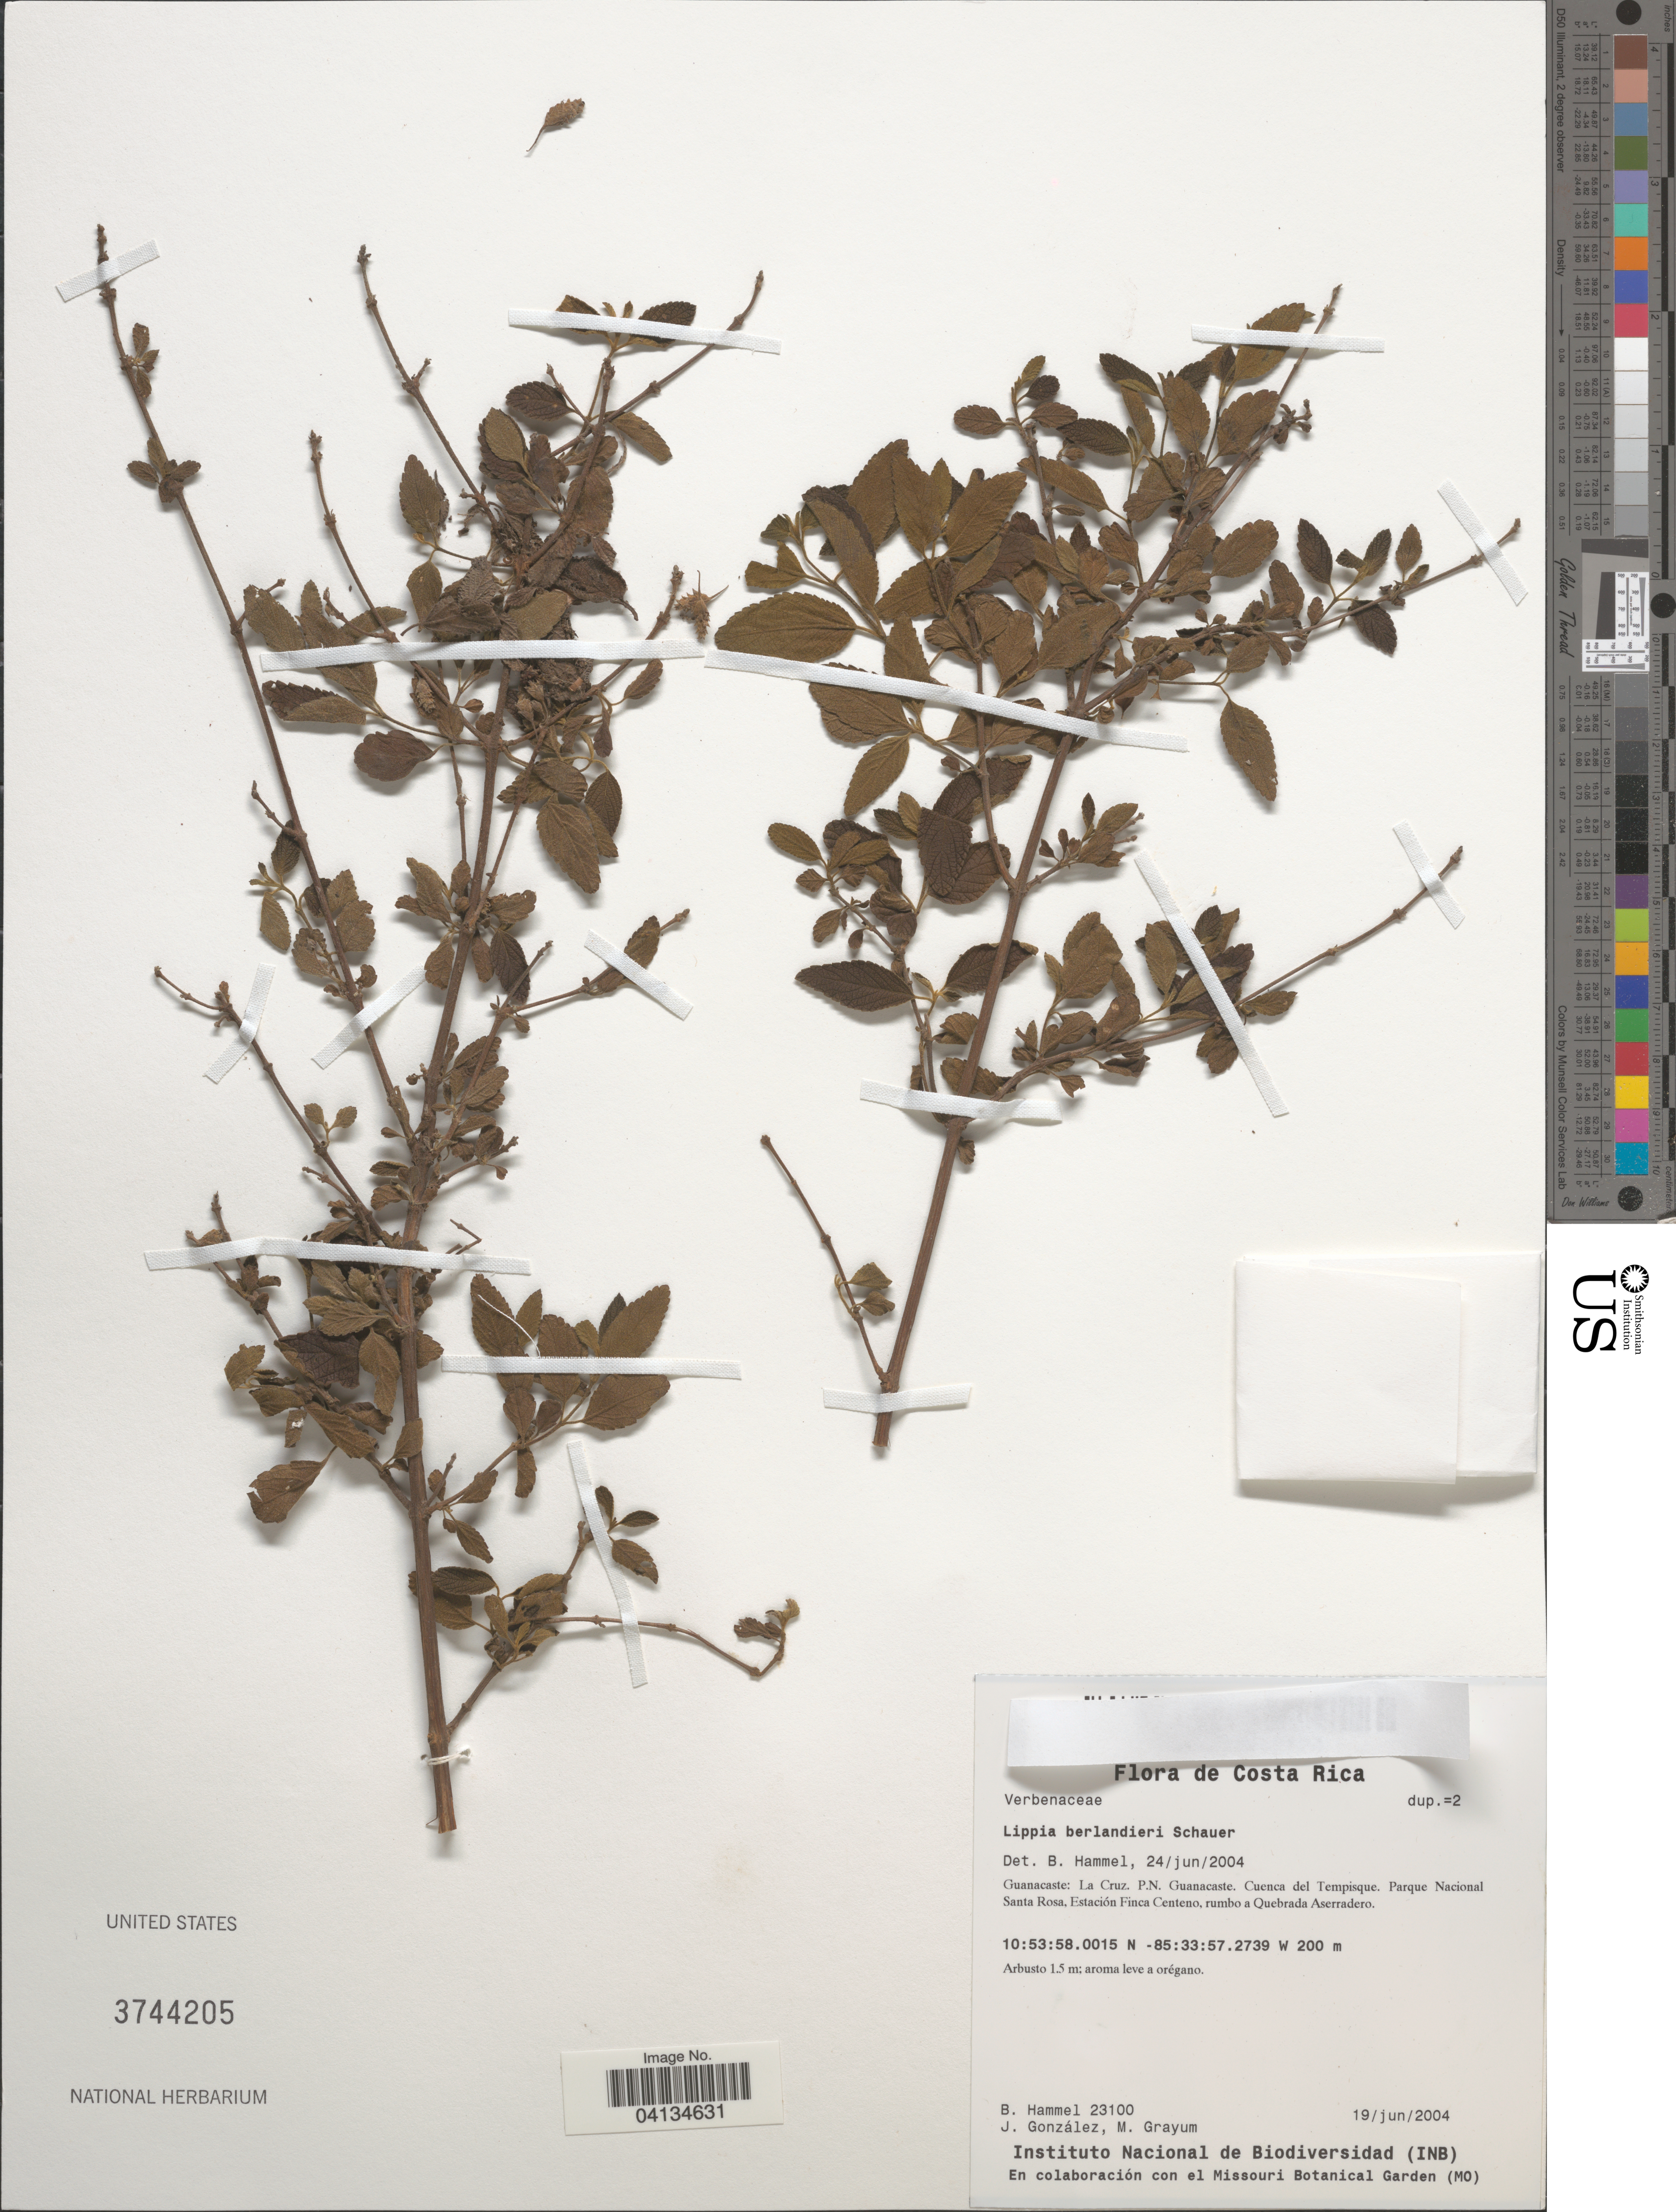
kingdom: Plantae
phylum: Tracheophyta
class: Magnoliopsida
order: Lamiales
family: Verbenaceae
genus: Lippia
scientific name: Lippia berlandieri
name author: Schauer in DC.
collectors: B. Hammel, J. González & M. H. Grayum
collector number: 23100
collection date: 2004-06-19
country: Costa Rica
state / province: Guanacaste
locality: La Cruz. P.N. Guanacaste. Cuenca del Tempisque. Parque Nacional Santa Rosa, Estación Finca Centeno, rumbo a Quebrada Aserradero.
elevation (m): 200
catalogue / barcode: US 3744205